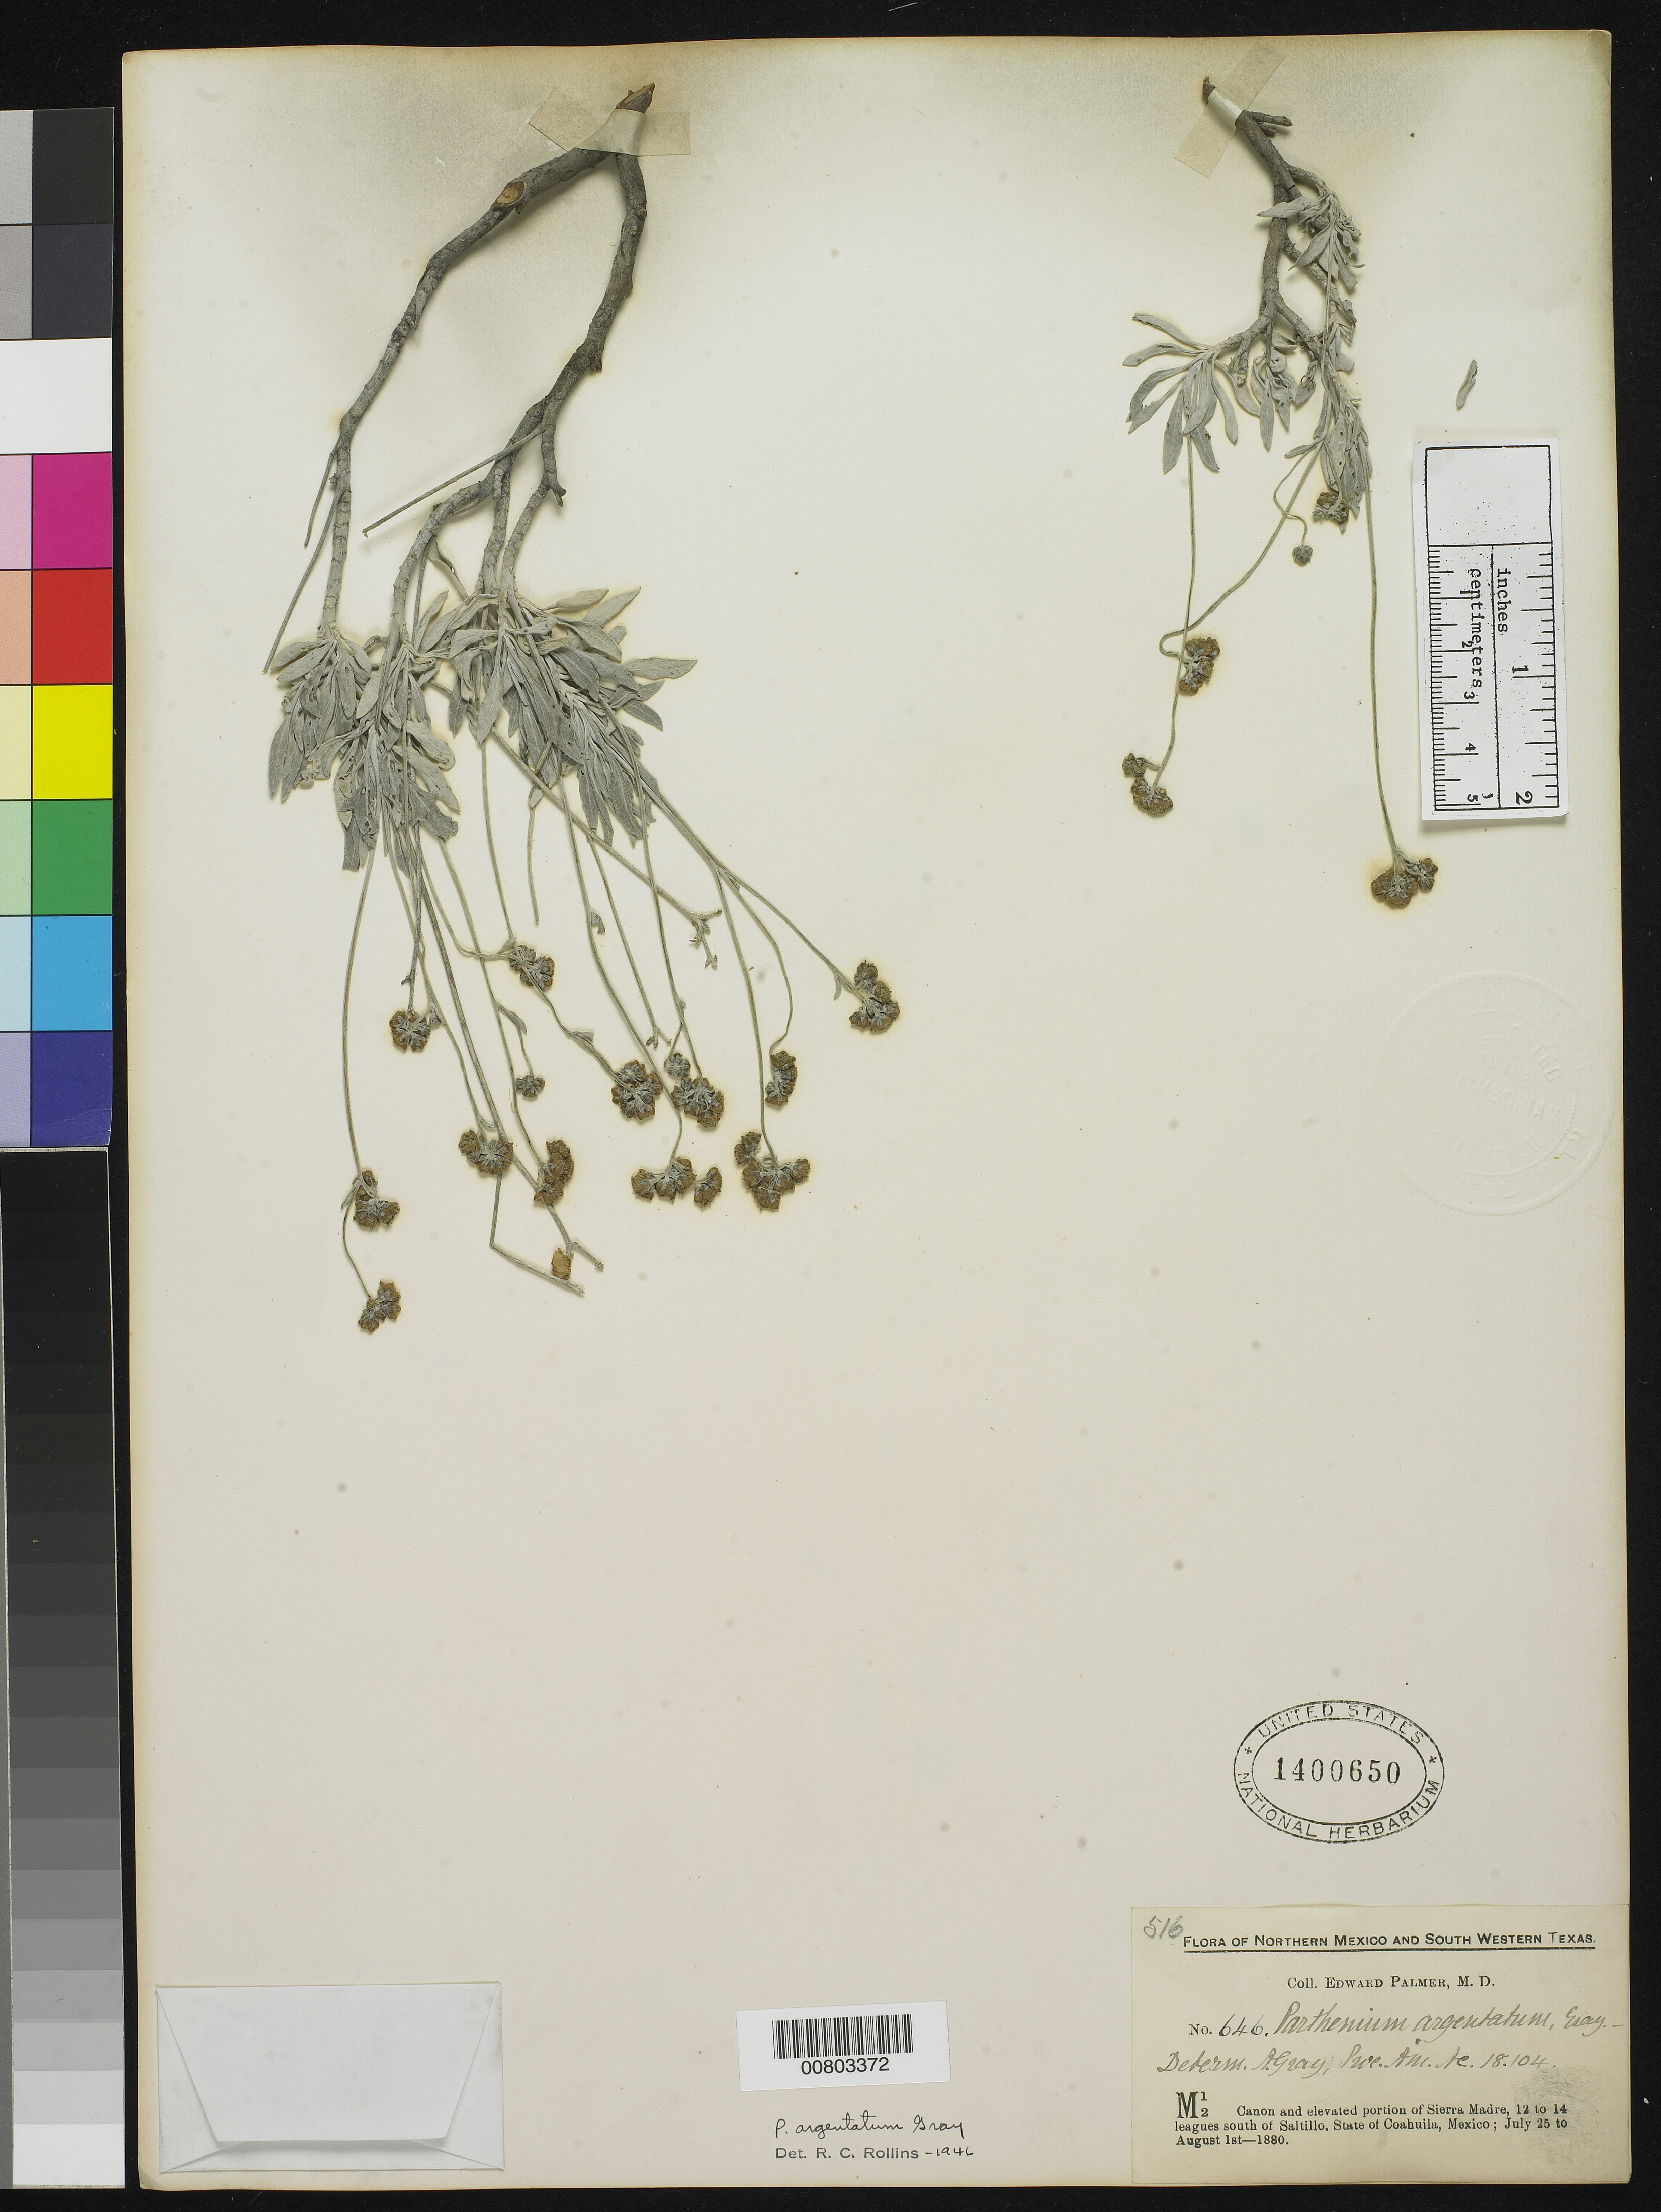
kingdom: Plantae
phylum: Tracheophyta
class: Magnoliopsida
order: Asterales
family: Asteraceae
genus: Parthenium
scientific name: Parthenium argentatum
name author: A. Gray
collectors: E. Palmer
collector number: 646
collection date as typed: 25 Jul 1880 to 01 Aug 1880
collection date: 1880-07-25/1880-08-01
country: Mexico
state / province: Coahuila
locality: M12. Cañon and elevated portion of Sierra Madre, 12 to 14 leagues south of Saltillo, Coahuila.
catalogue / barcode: US 1400650